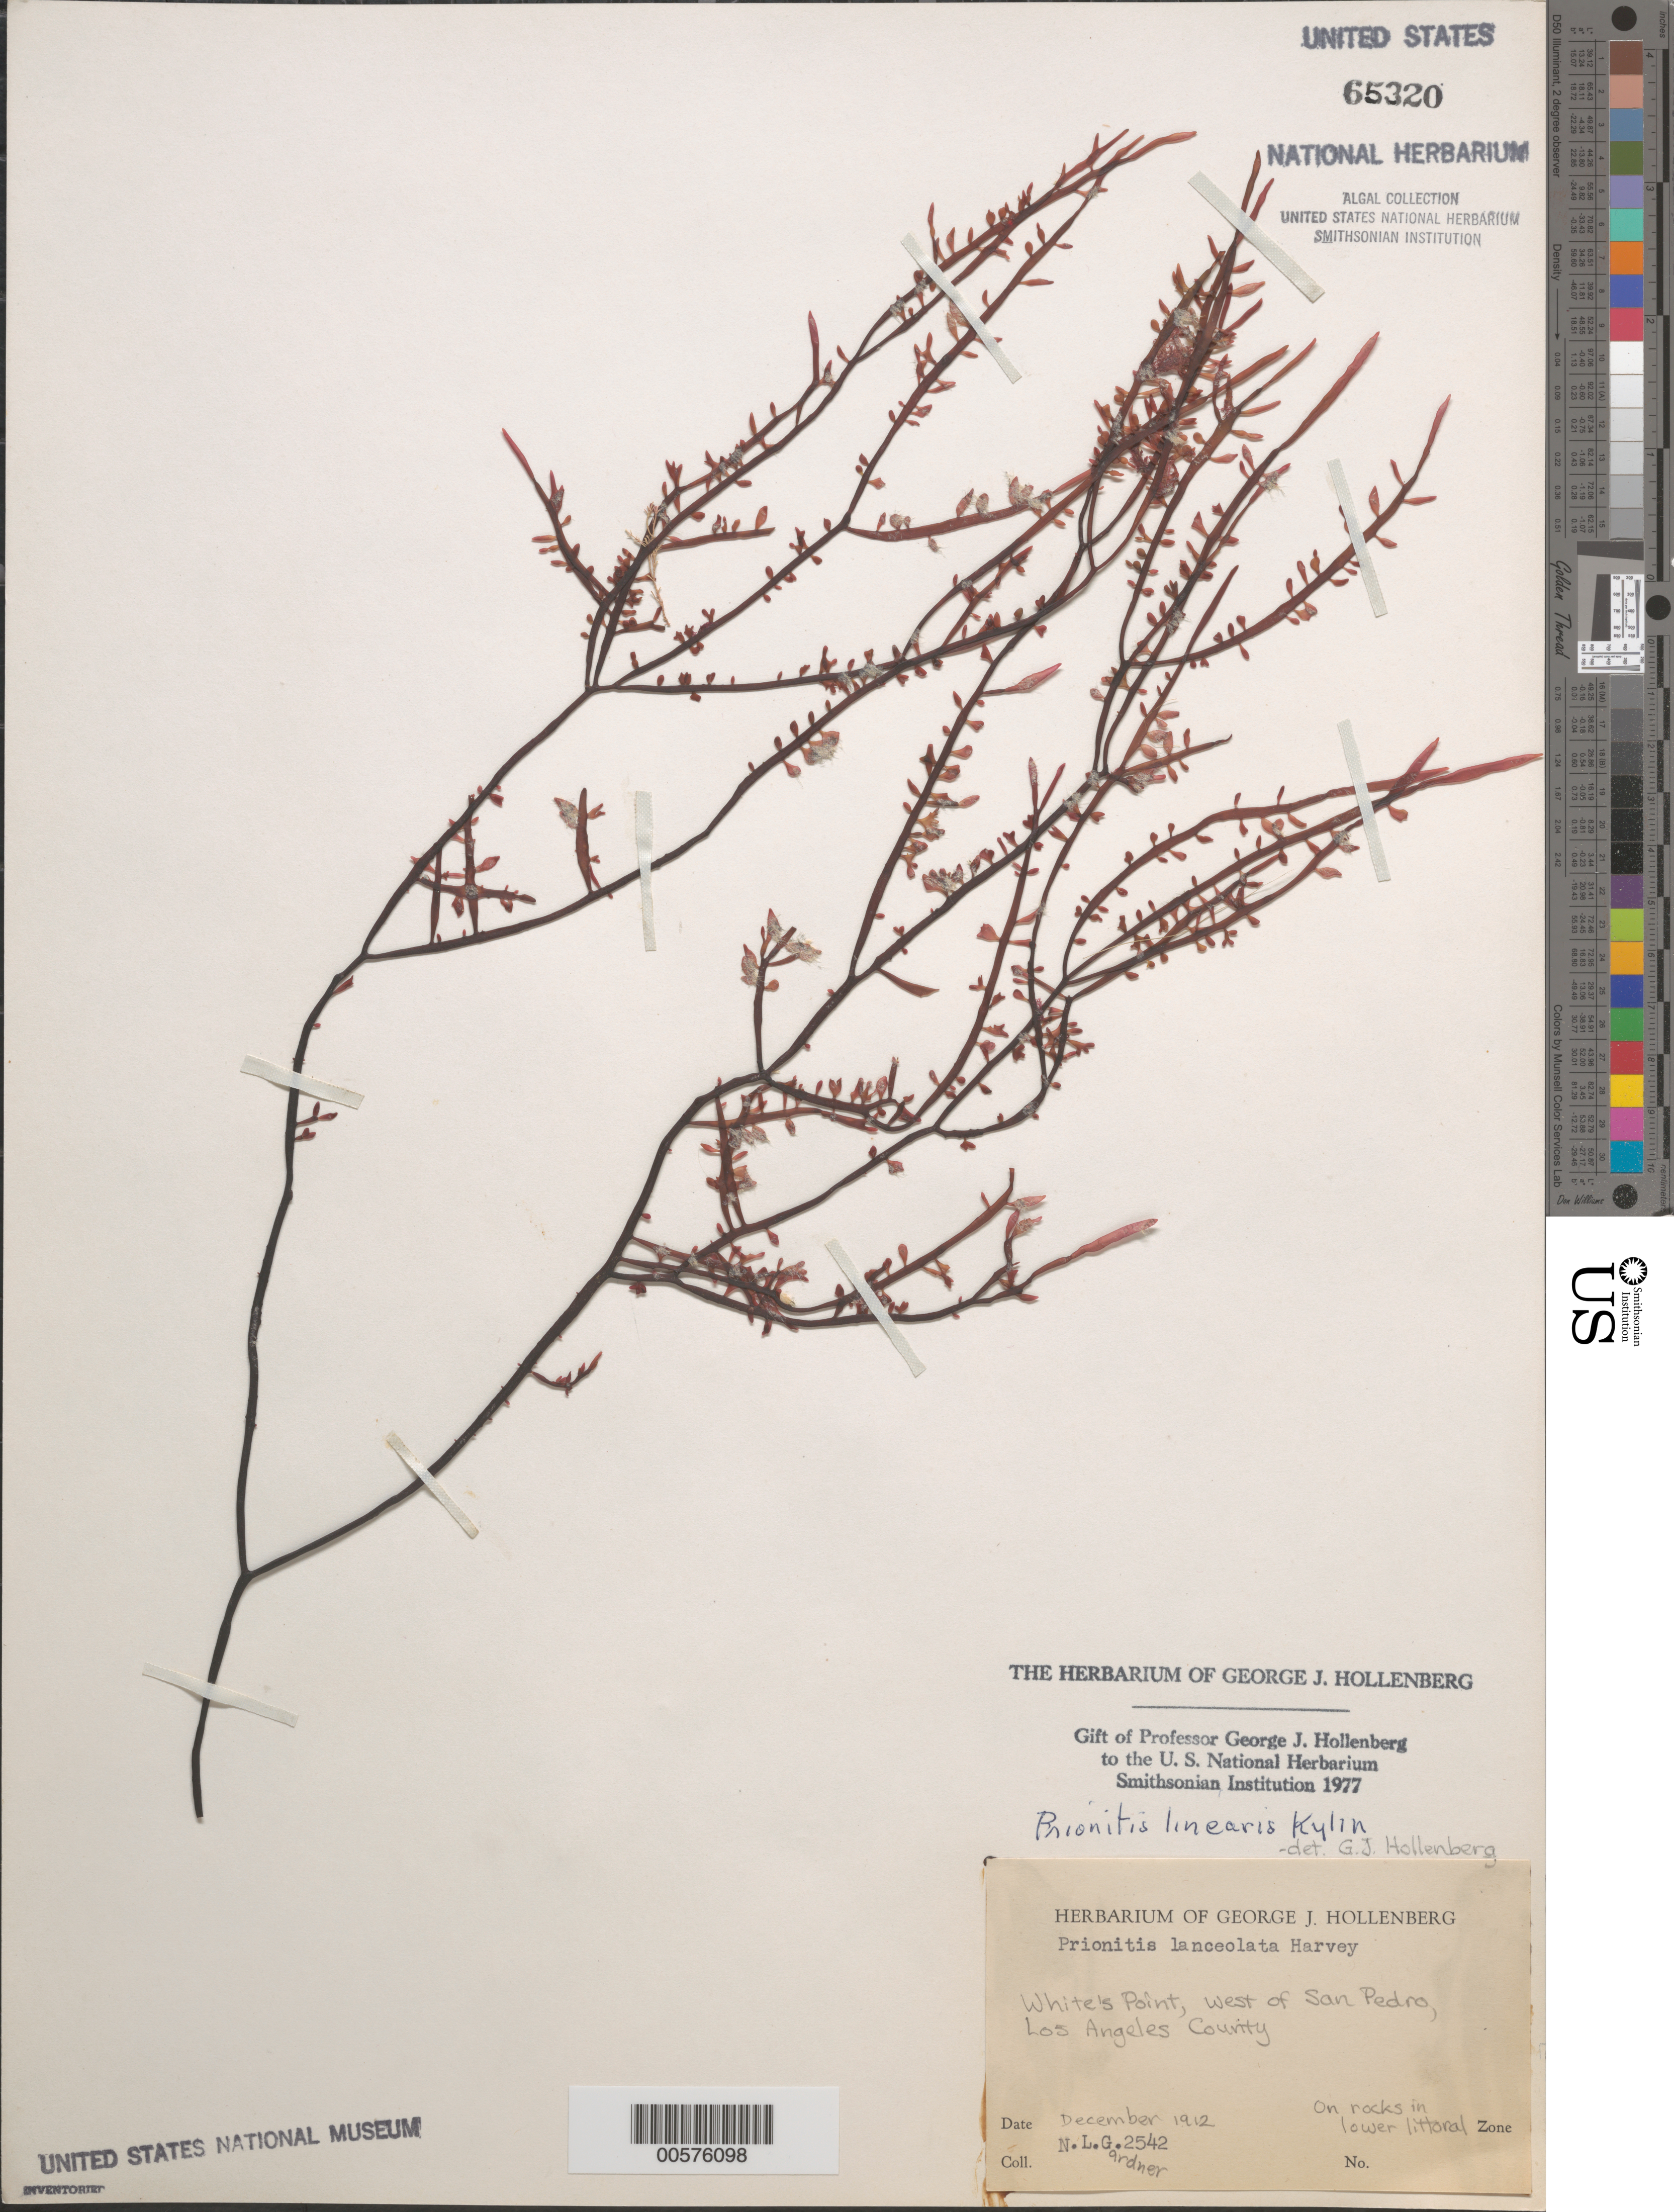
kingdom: Plantae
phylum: Rhodophyta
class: Florideophyceae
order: Cryptonemiales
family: Cryptonemiaceae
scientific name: Prionitis linearis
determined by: Hollenberg, George J.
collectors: N. Gardner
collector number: NLG 2542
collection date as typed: Dec 1912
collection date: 1912-12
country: United States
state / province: California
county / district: Los Angeles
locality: White's Point, west of San Pedro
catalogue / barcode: US 65320